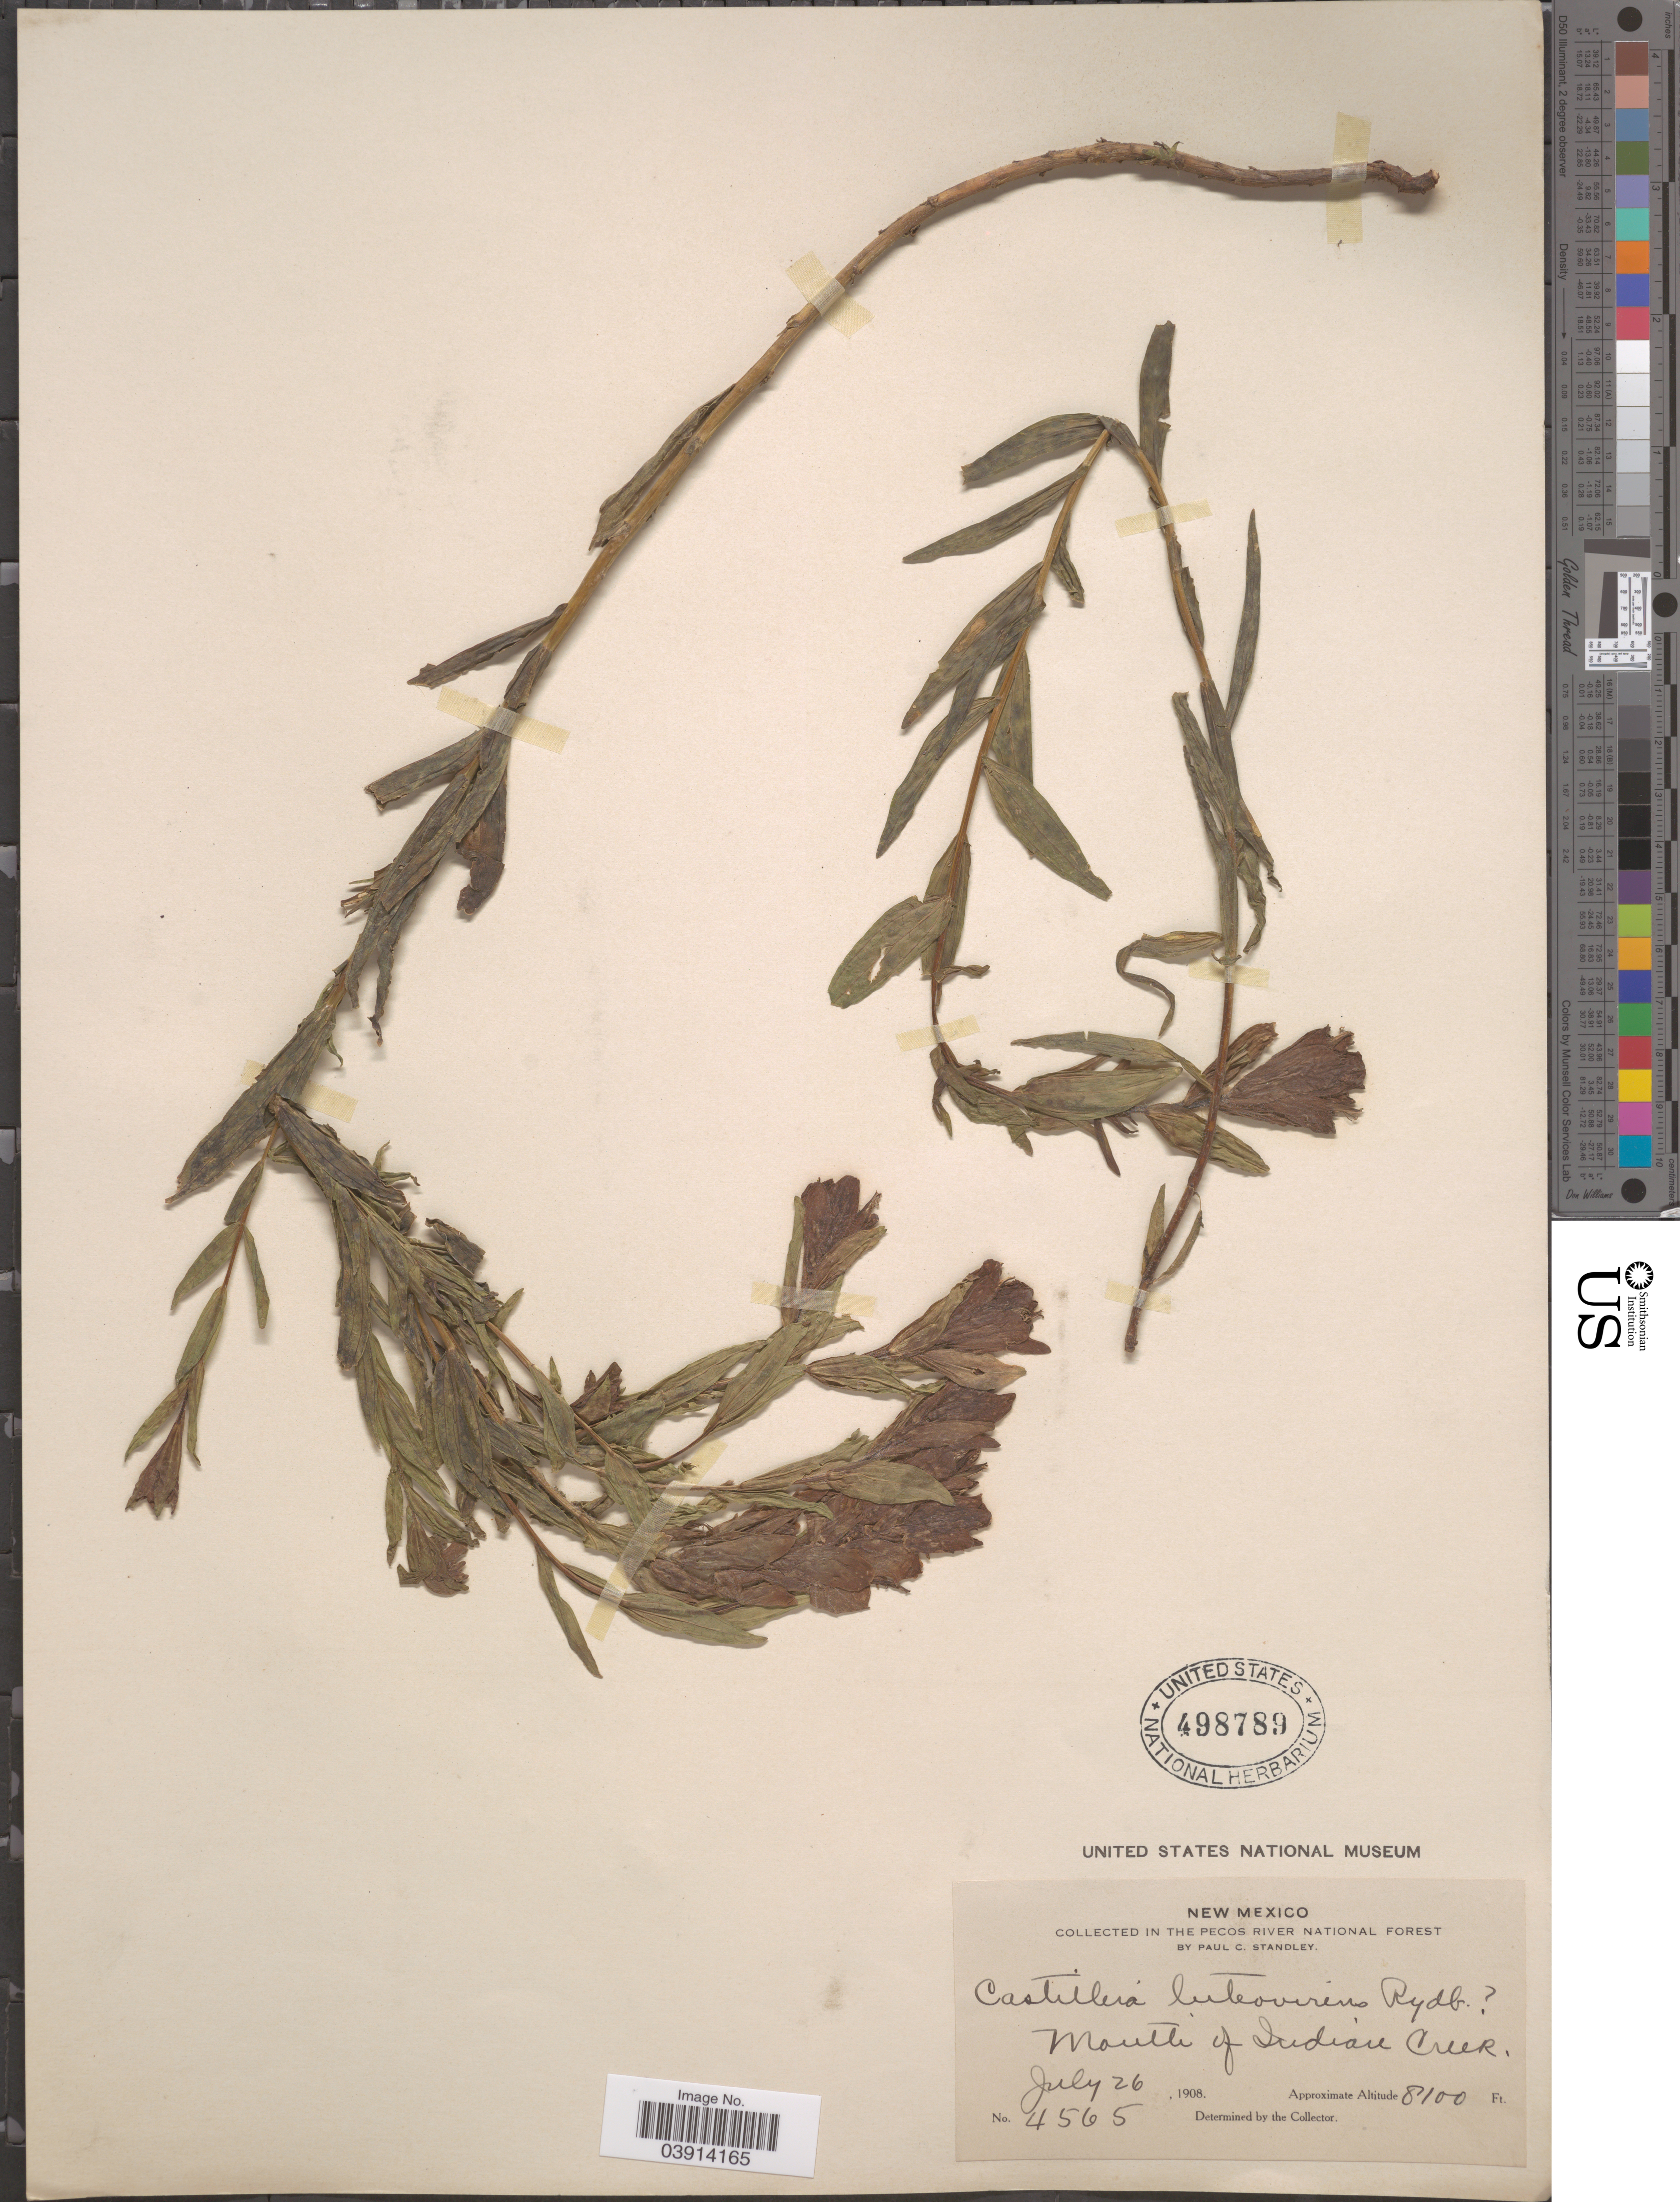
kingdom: Plantae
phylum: Tracheophyta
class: Magnoliopsida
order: Lamiales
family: Orobanchaceae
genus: Castilleja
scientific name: Castilleja septentrionalis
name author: Lindl.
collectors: P. C. Standley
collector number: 4565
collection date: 1908-07-26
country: United States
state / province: New Mexico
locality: In the Pecos River National Forest. Mouth of Indian Creek.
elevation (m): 2469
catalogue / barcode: US 498789